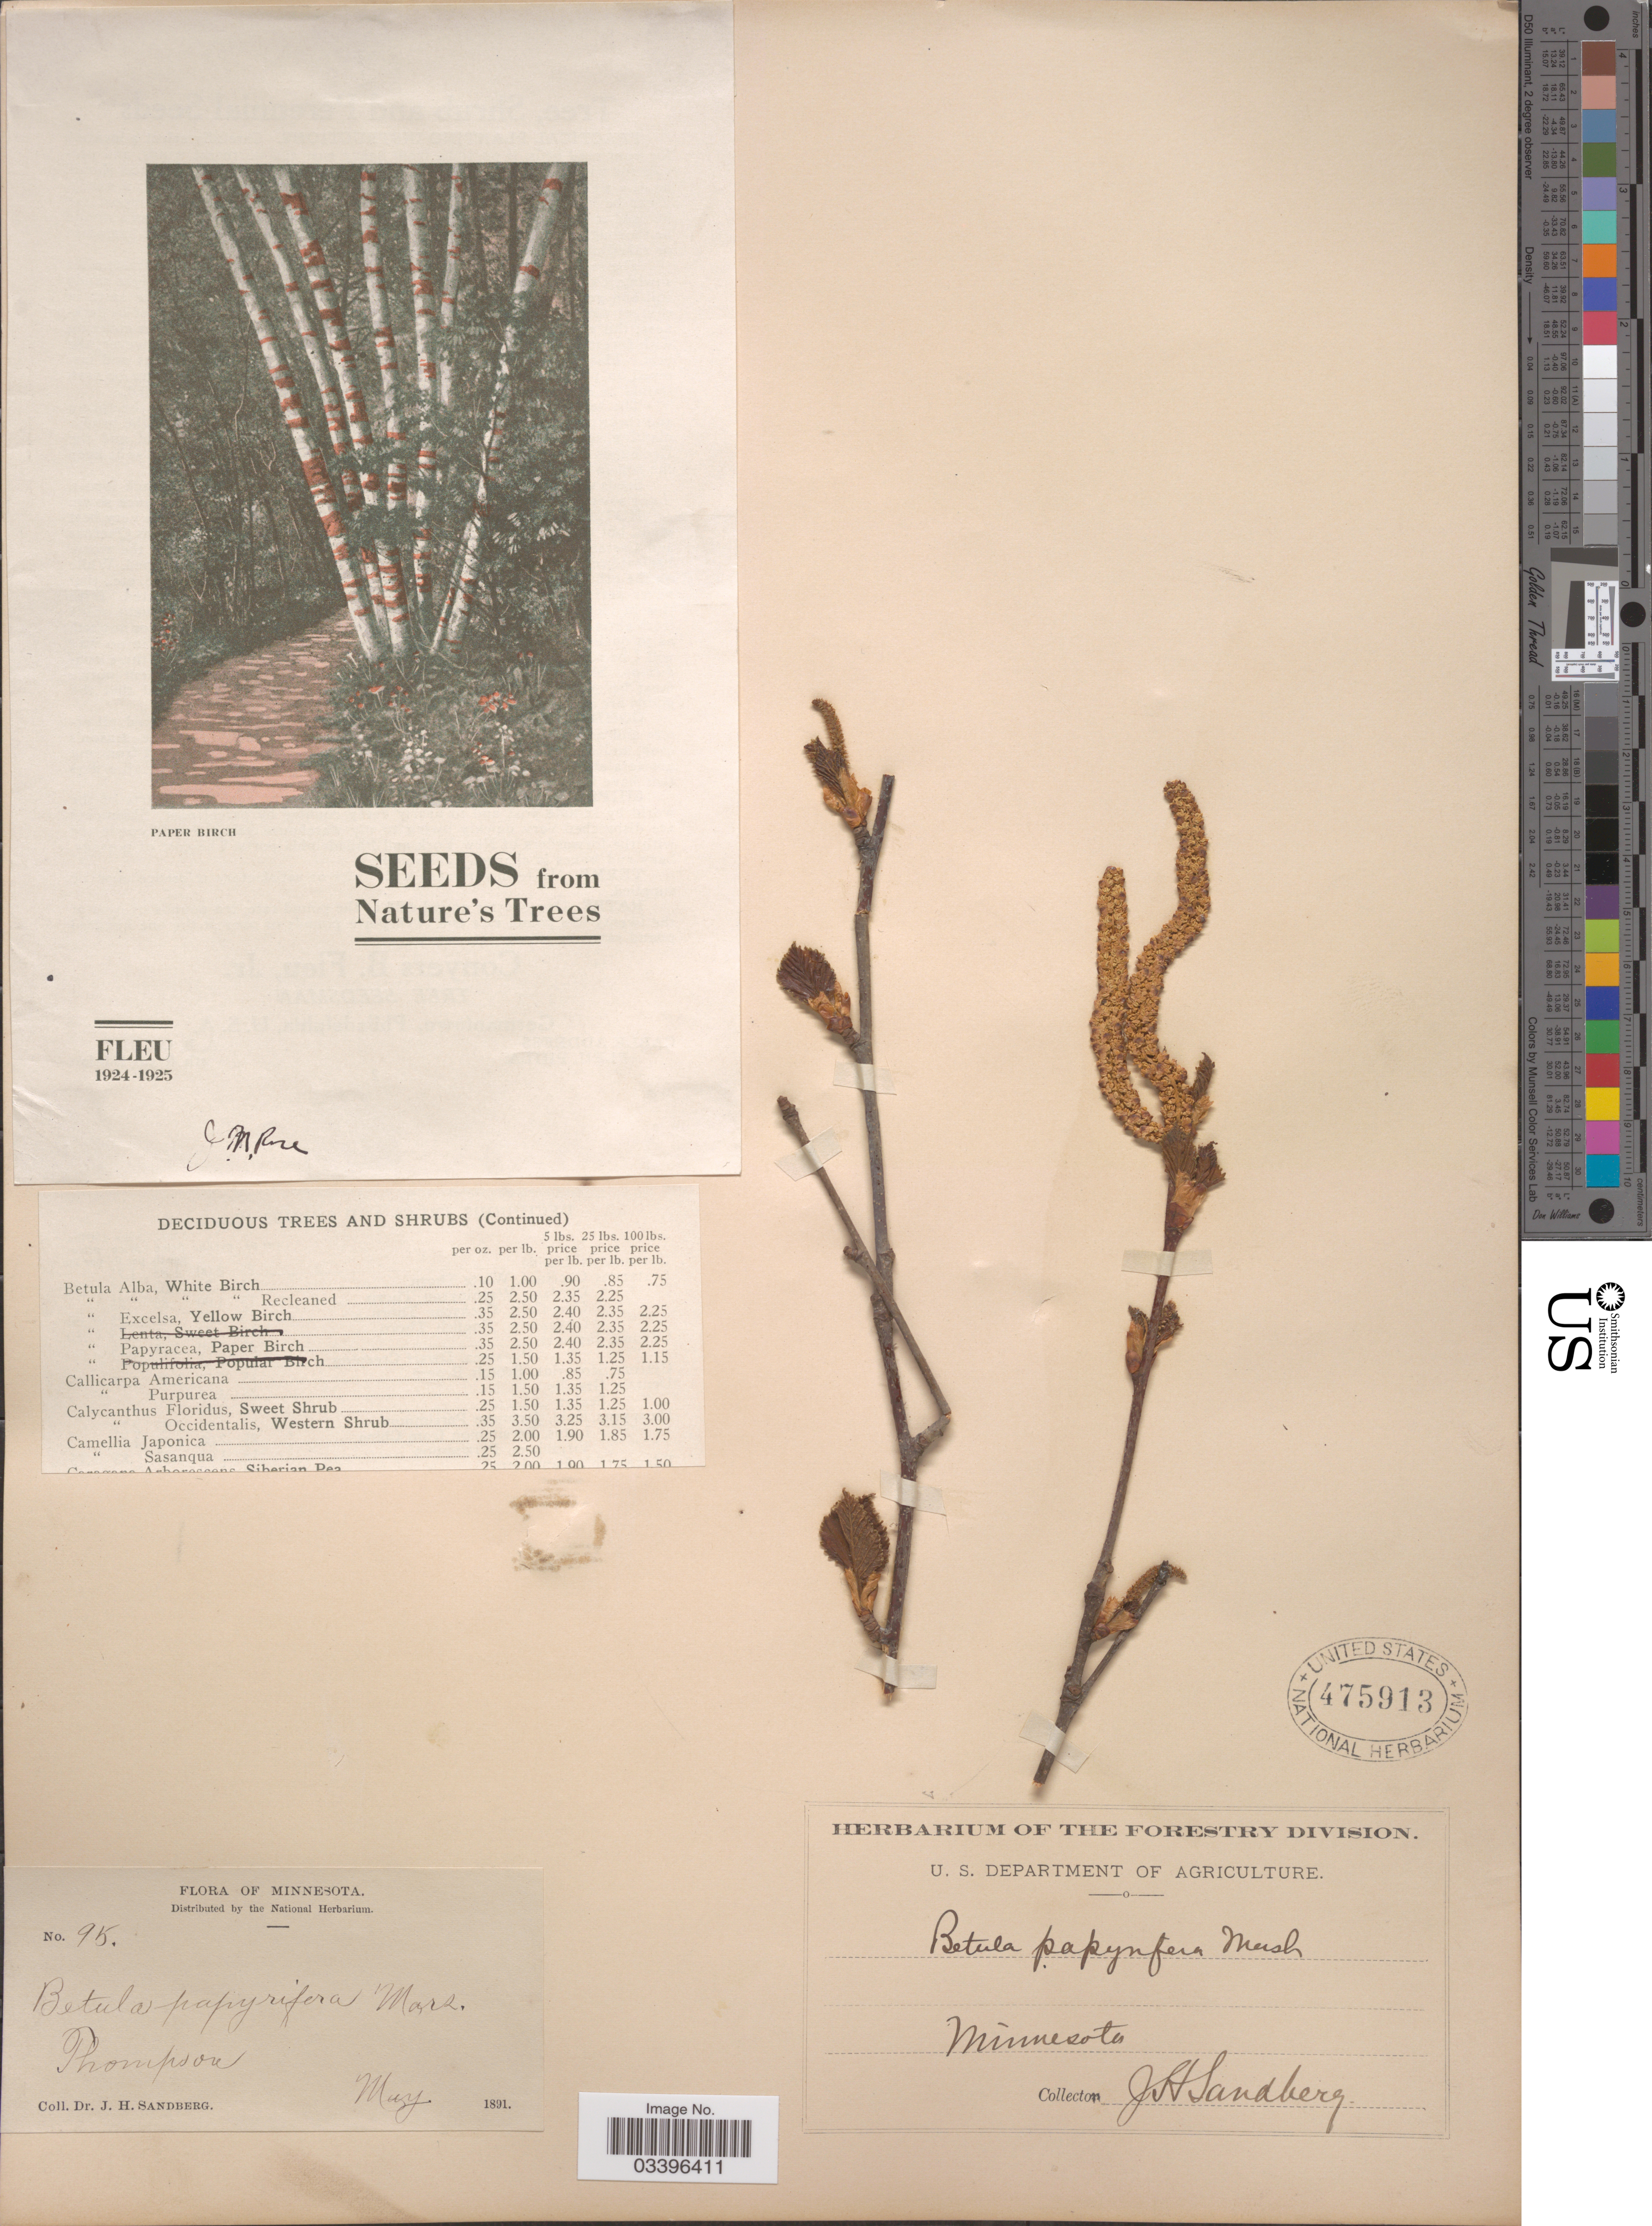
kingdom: Plantae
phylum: Tracheophyta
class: Magnoliopsida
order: Fagales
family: Betulaceae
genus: Betula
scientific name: Betula papyrifera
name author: Marshall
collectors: J. H. Sandberg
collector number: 95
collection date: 1891-05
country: United States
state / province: Minnesota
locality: Thompson.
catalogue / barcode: US 475913